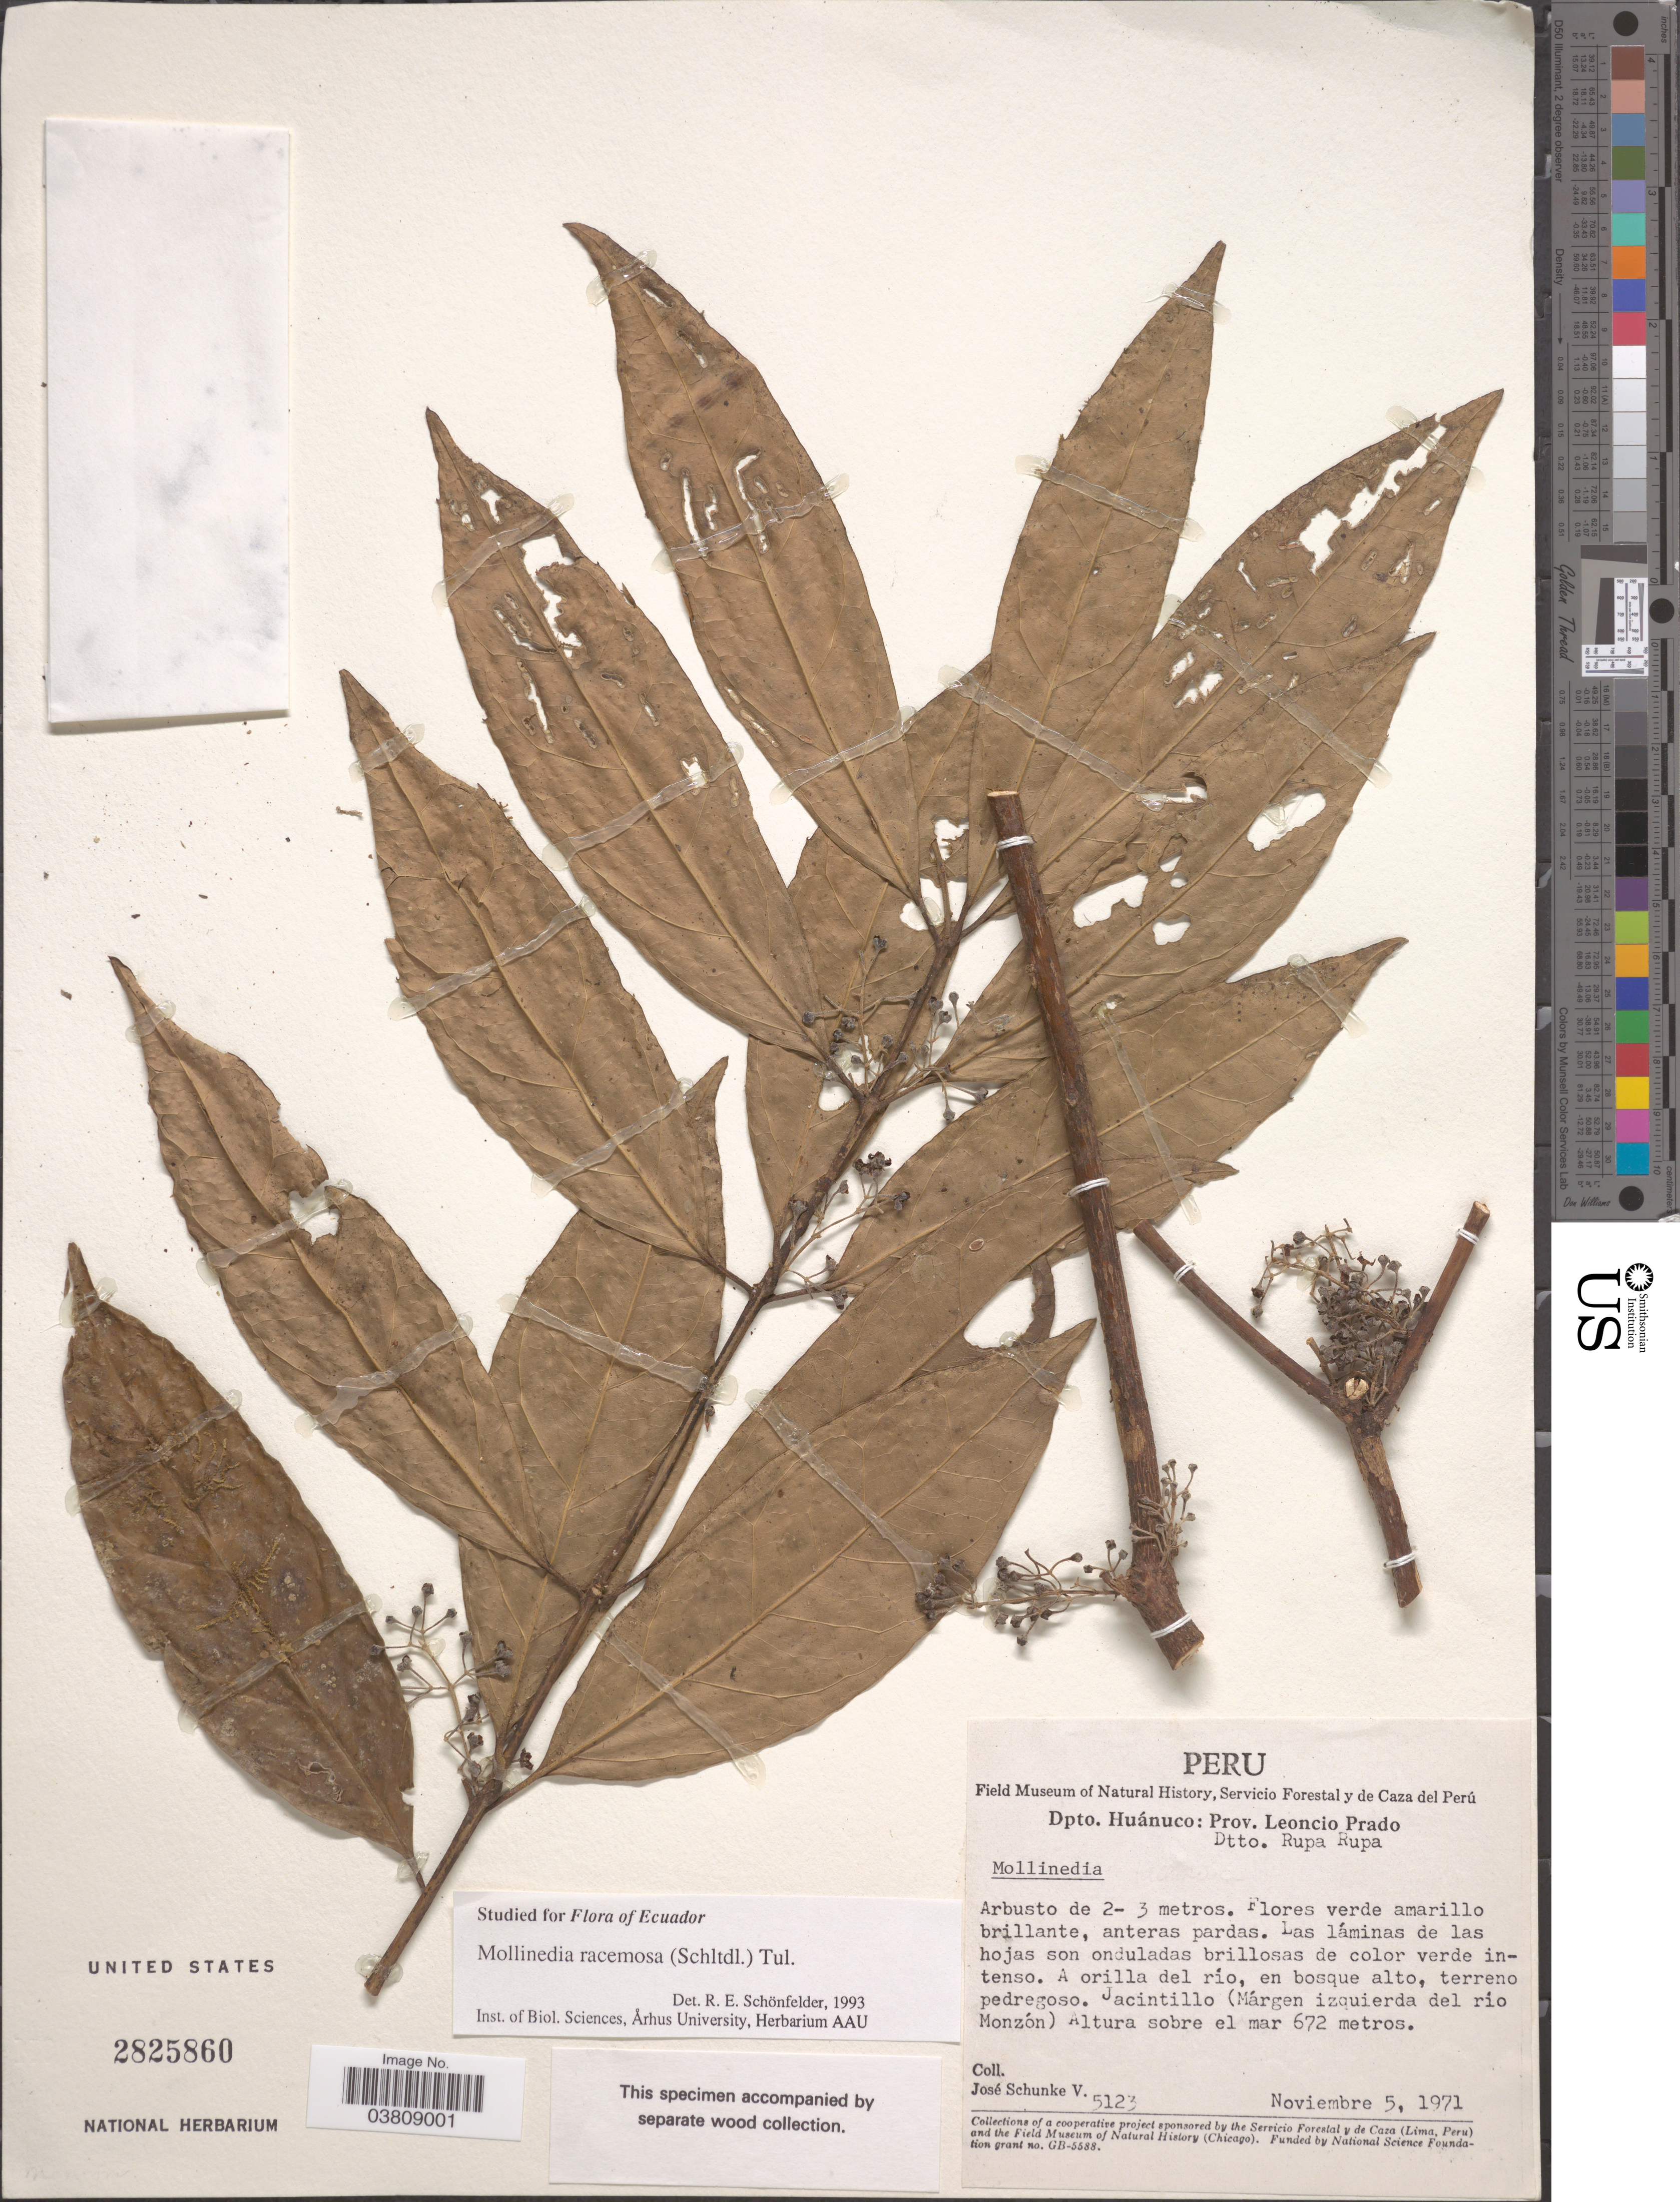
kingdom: Plantae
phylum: Tracheophyta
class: Magnoliopsida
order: Laurales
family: Monimiaceae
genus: Mollinedia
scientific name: Mollinedia racemosa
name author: (Schltdl.) Tul.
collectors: J. Schunke Vigo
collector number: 5123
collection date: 1971-11-05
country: Peru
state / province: Huánuco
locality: Dpto. Huánuco: Prov. Leonci Prado. Dtto. Rupa Rupa. A orilla del río, en bosque alto, terreno pedregoso. Jacintillo (Márgen izquierda del río Monzón).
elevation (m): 672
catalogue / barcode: US 2825860